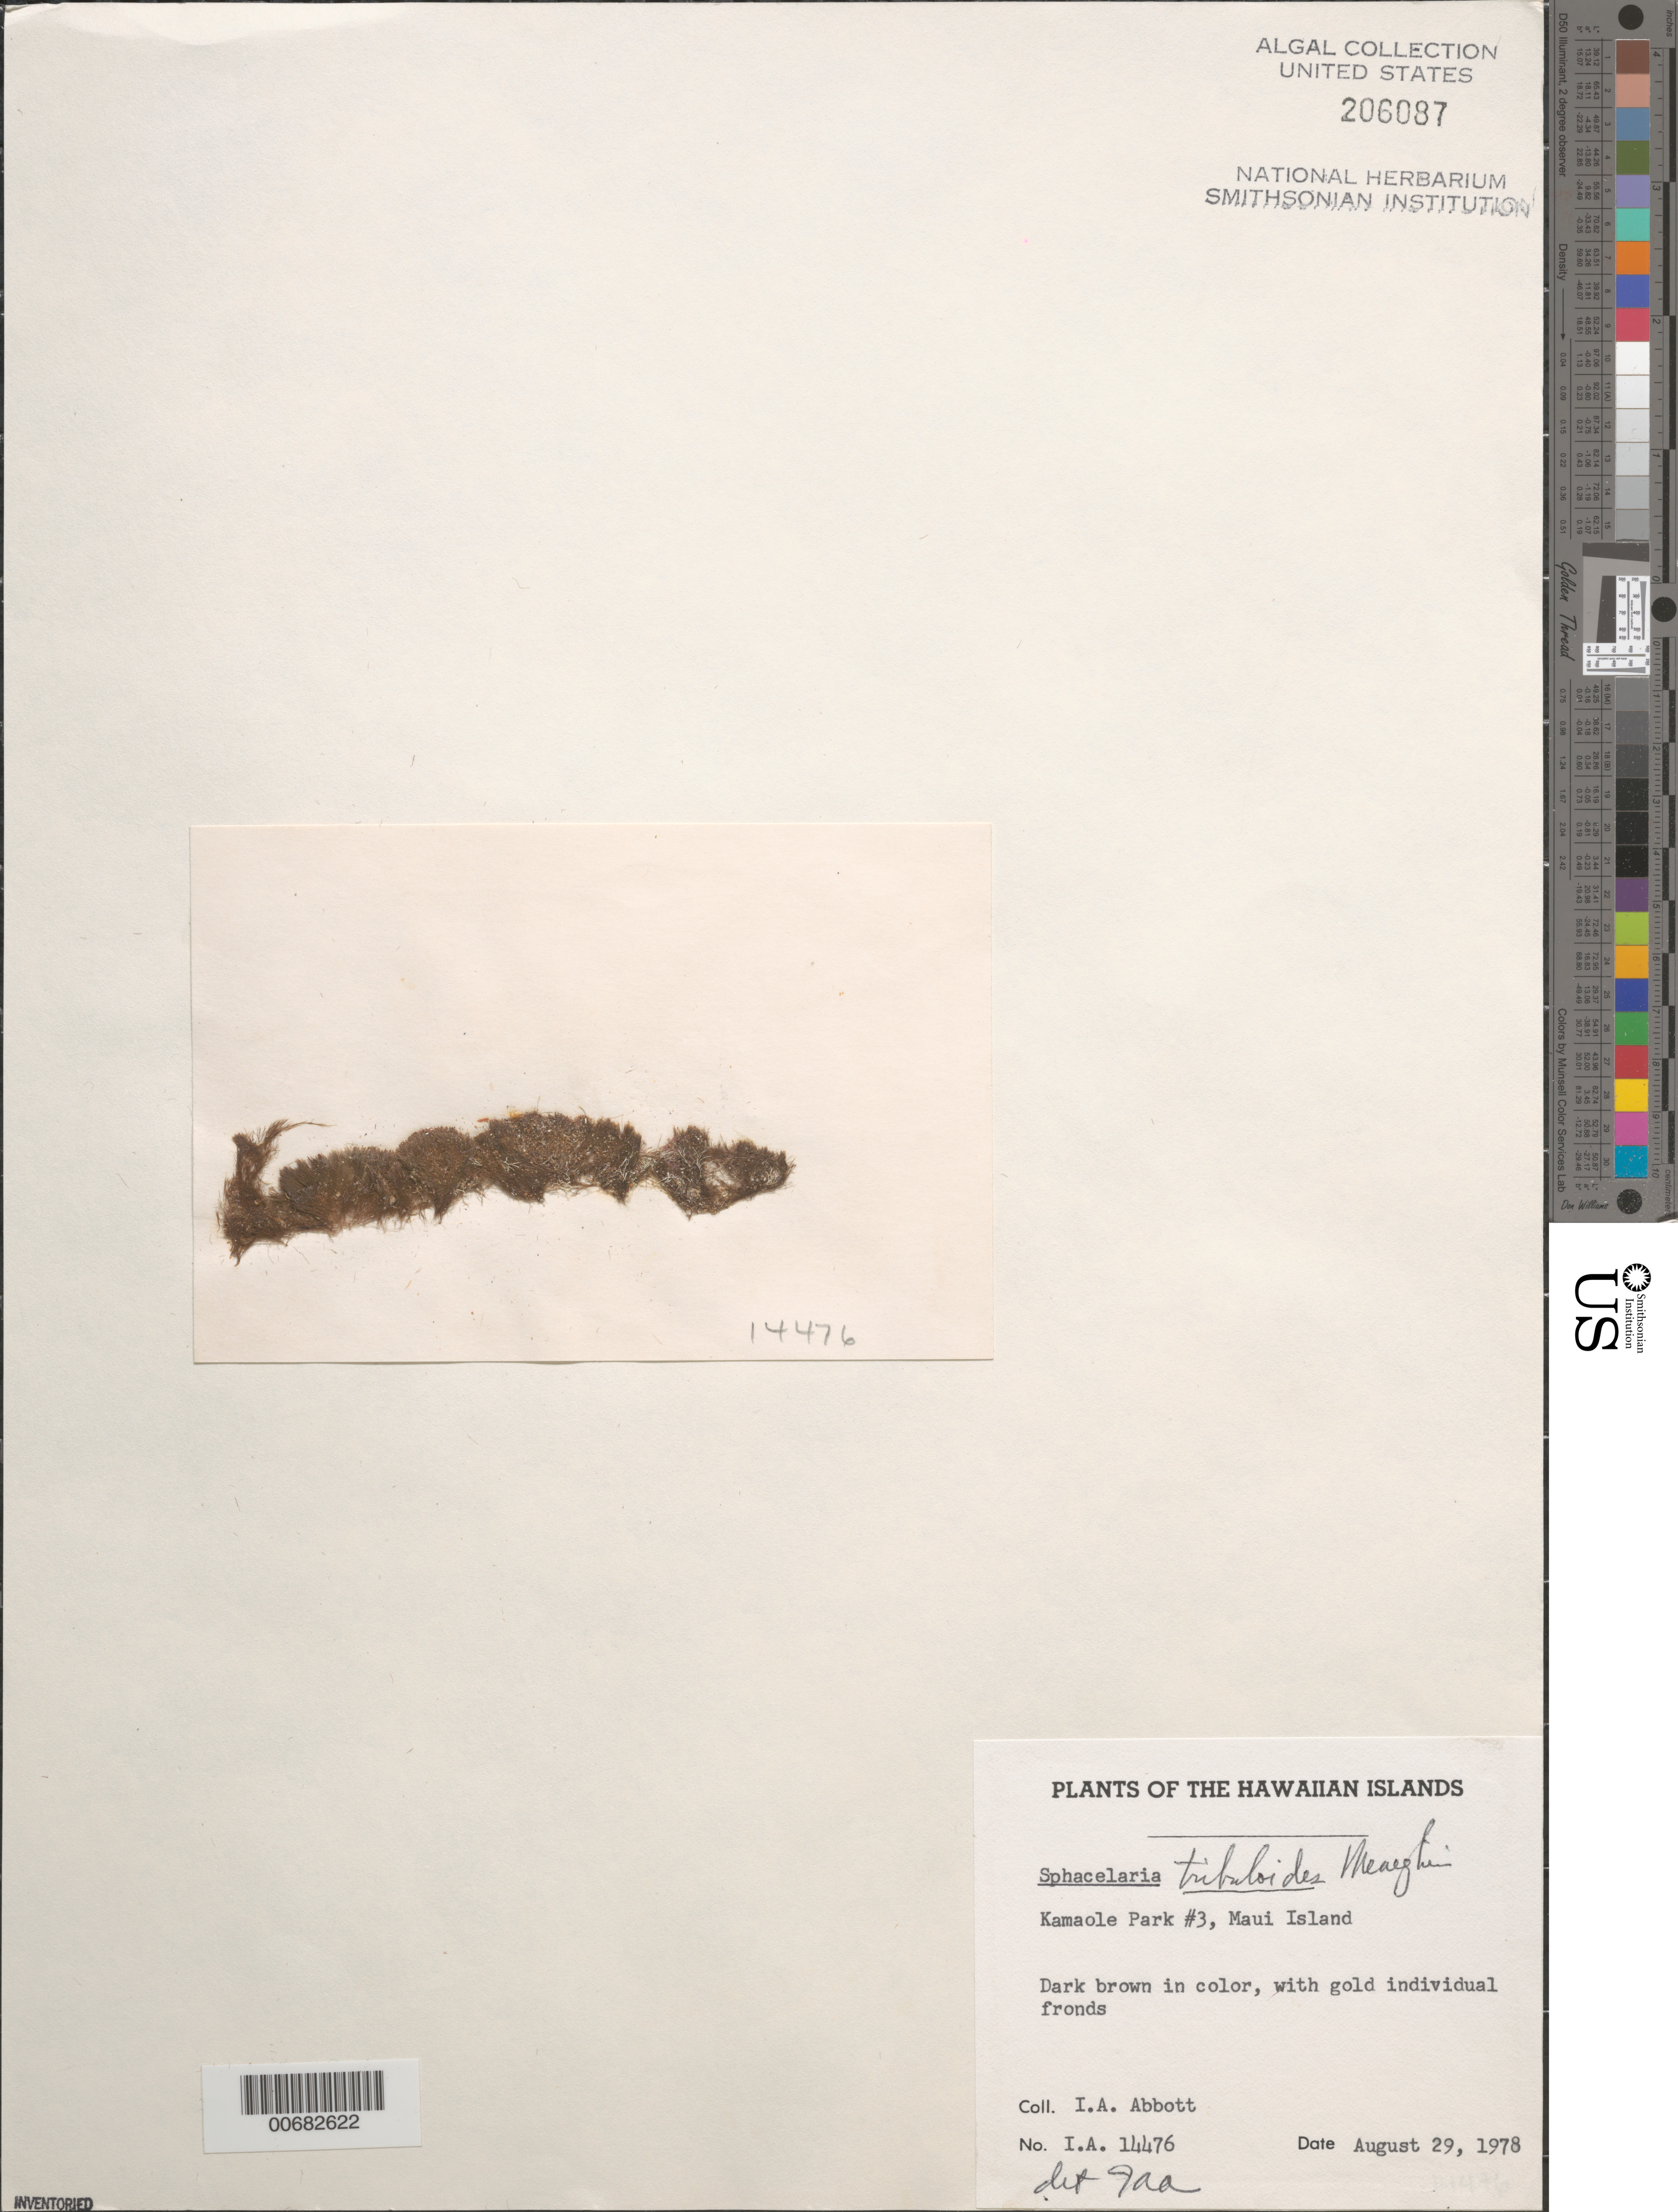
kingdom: Chromista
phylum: Ochrophyta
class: Phaeophyceae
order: Sphacelariales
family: Sphacelariaceae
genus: Sphacelaria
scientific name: Sphacelaria tribuloides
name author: Menegh.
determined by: Abbott, Isabella A.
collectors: I. A. Abbott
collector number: IAA 14476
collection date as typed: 29 Aug 1978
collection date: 1978-08-29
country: United States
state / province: Hawaii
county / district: Maui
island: Maui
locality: Kamaole Park #3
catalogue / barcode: US 206087